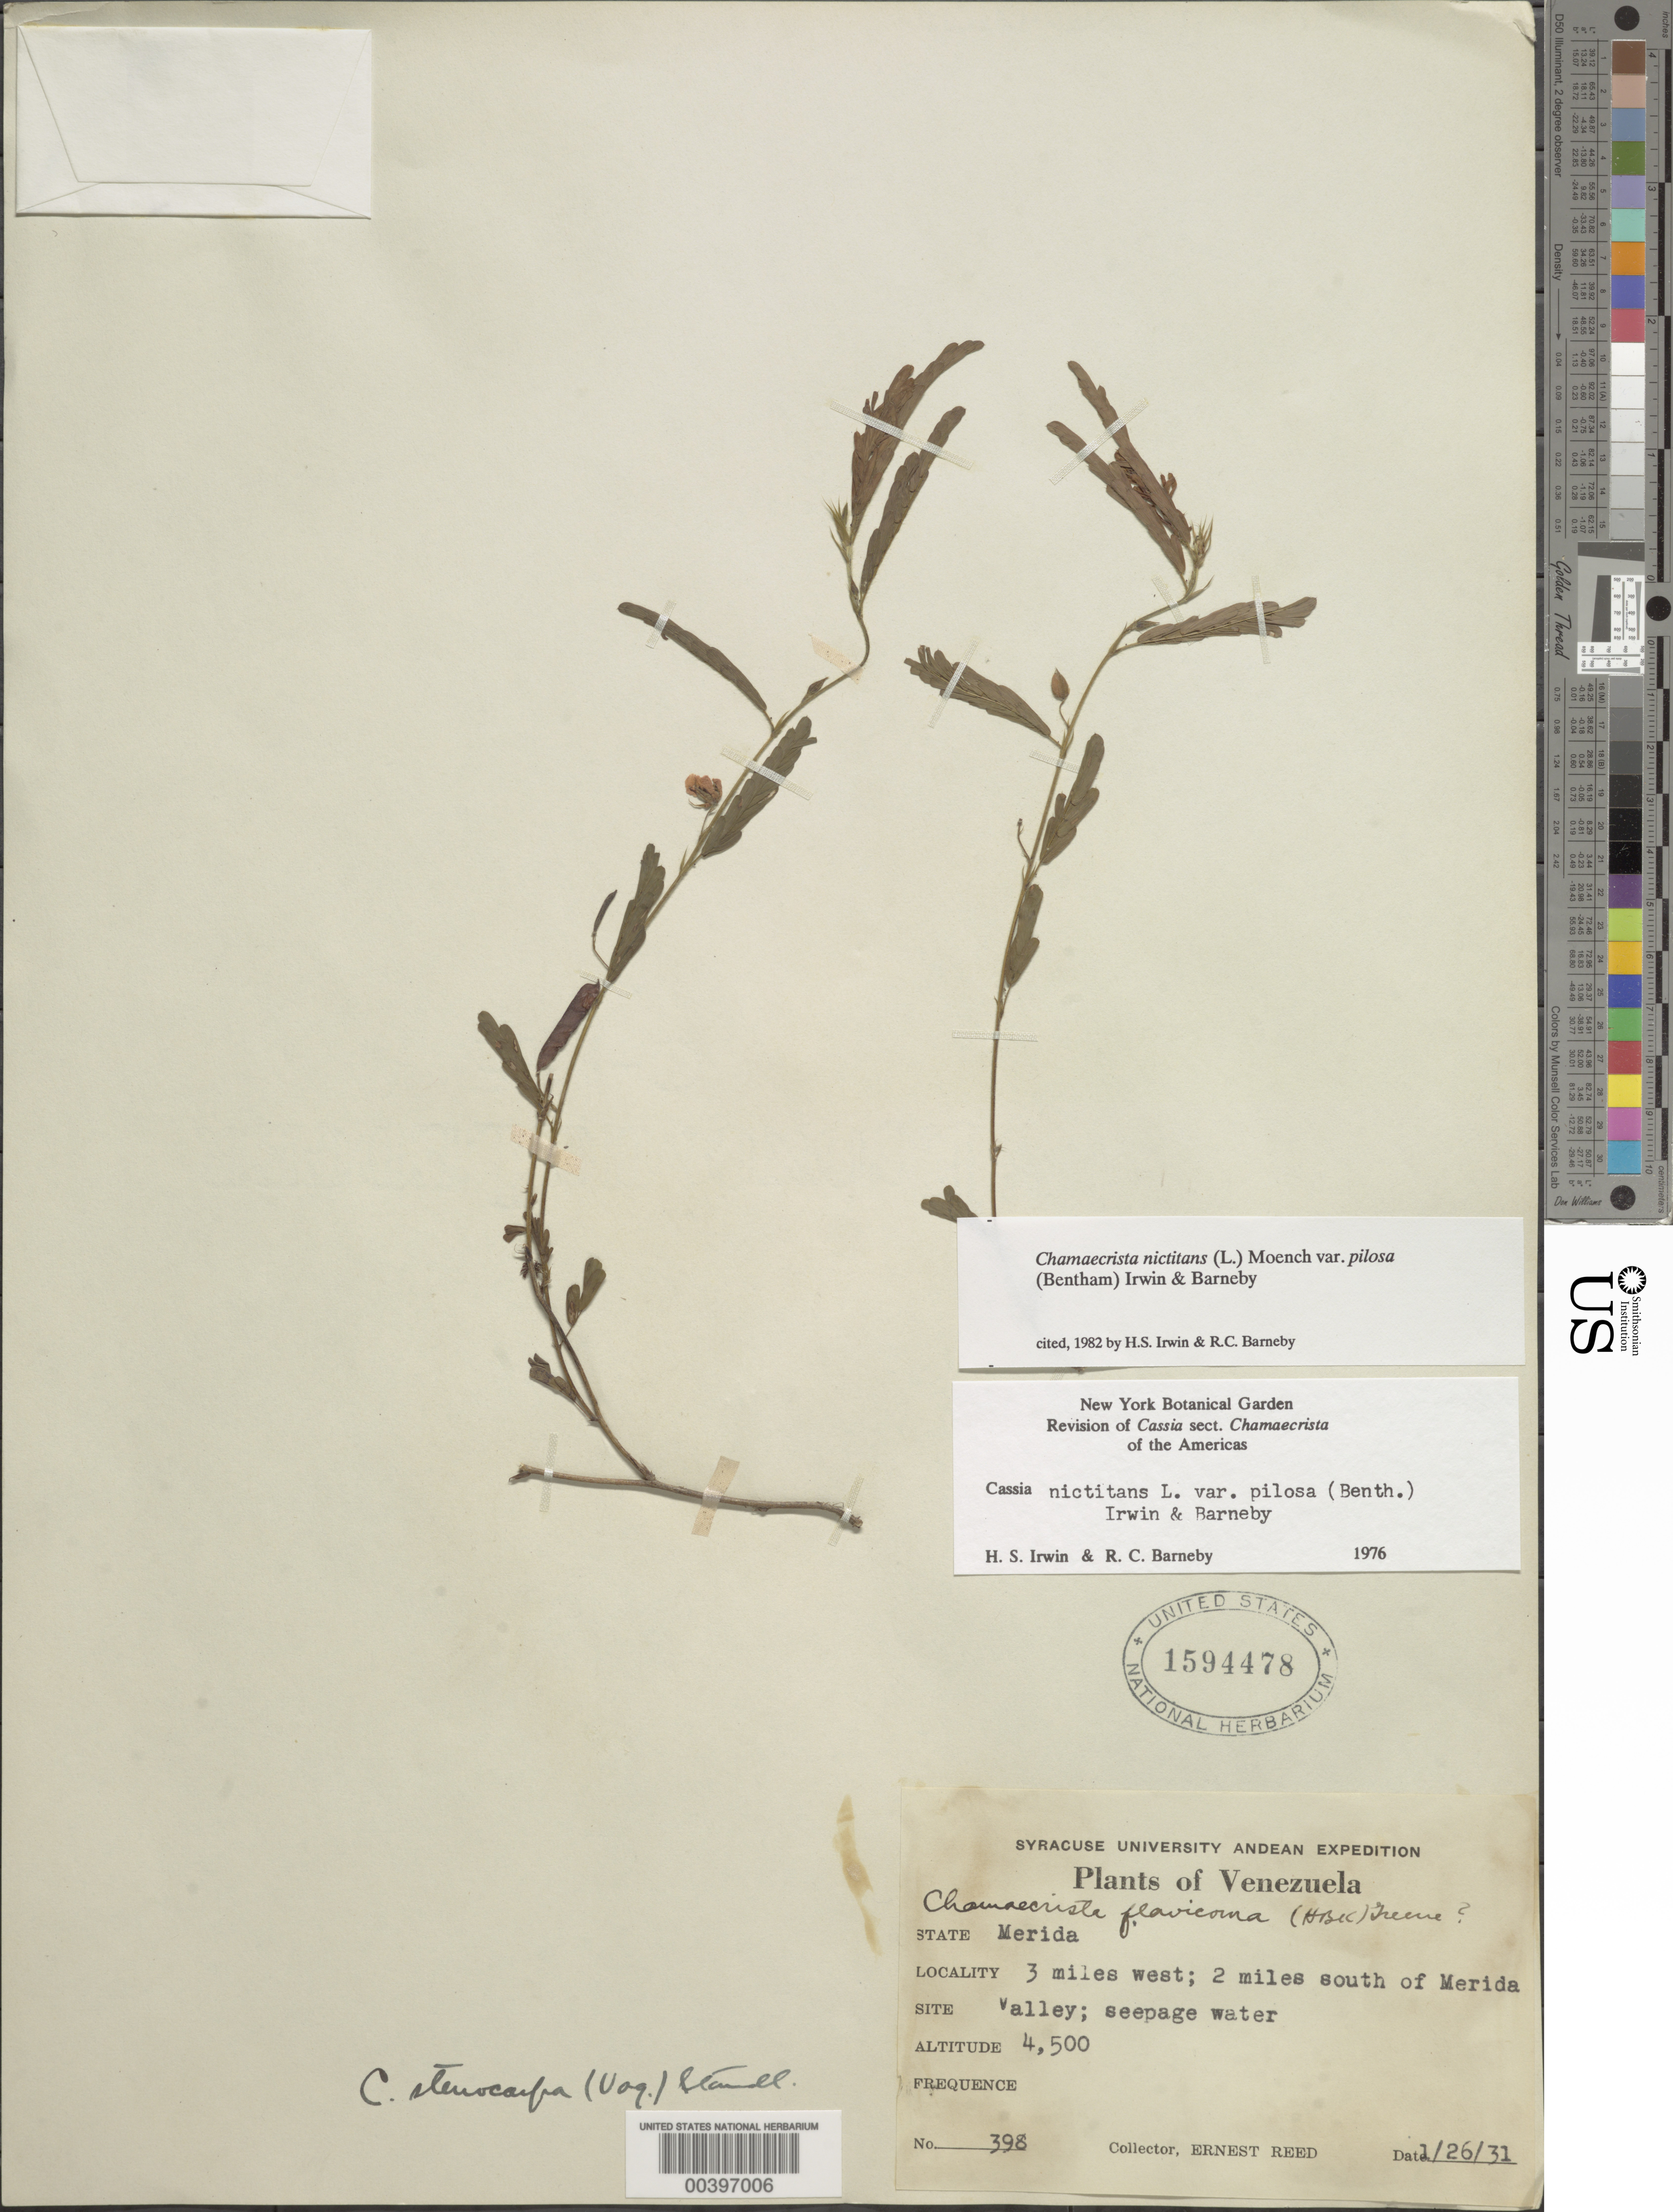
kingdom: Plantae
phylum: Tracheophyta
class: Magnoliopsida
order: Fabales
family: Fabaceae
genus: Chamaecrista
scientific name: Chamaecrista nictitans var. pilosa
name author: (Benth.) H.S. Irwin & Barneby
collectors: E. Reed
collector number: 398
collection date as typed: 26 Jan 1931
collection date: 1931-01-26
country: Venezuela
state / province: Mérida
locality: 3 mi w; 2 mi s of merida valley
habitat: Seepage water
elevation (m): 1372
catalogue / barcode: US 1594478